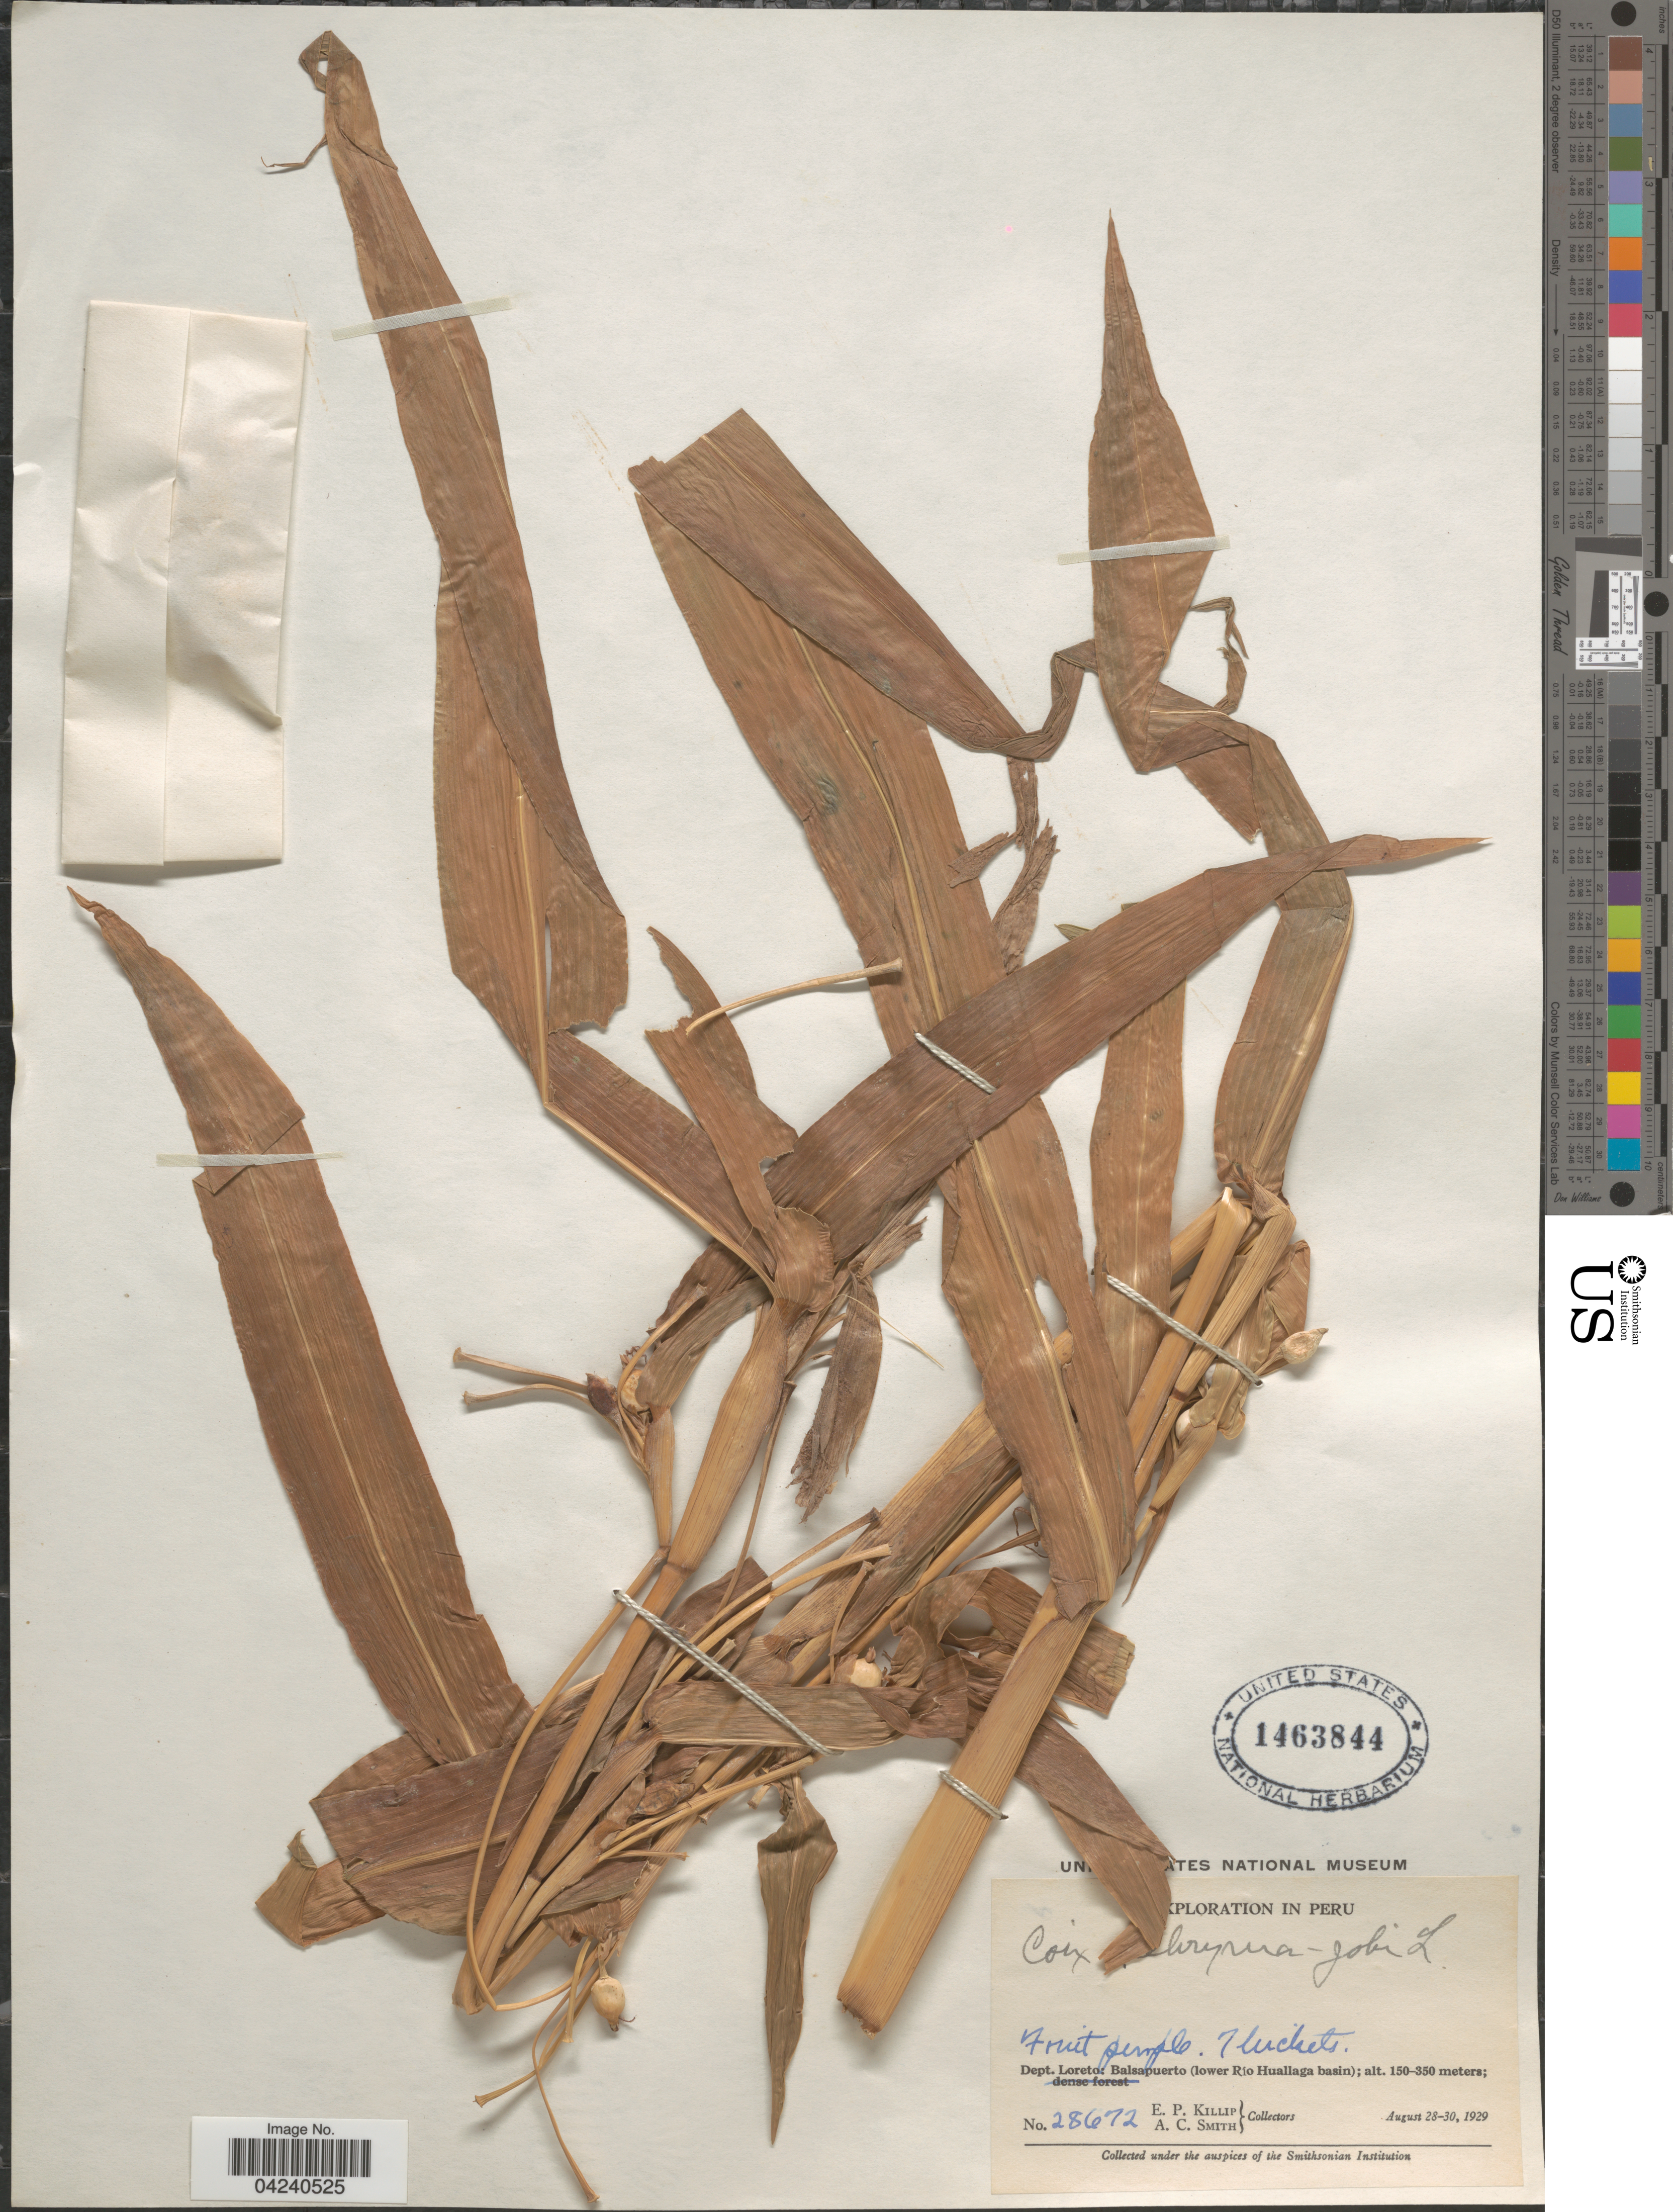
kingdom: Plantae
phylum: Tracheophyta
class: Liliopsida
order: Poales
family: Poaceae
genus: Coix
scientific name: Coix lacryma-jobi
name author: L.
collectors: E. P. Killip & A. C. Smith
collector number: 28672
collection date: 1929-08-28/1929-08-30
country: Peru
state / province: Loreto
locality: Thickets. Dept. Loreto: Balsapuerto (lower Río Huallaga basin).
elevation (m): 150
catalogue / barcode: US 1463844